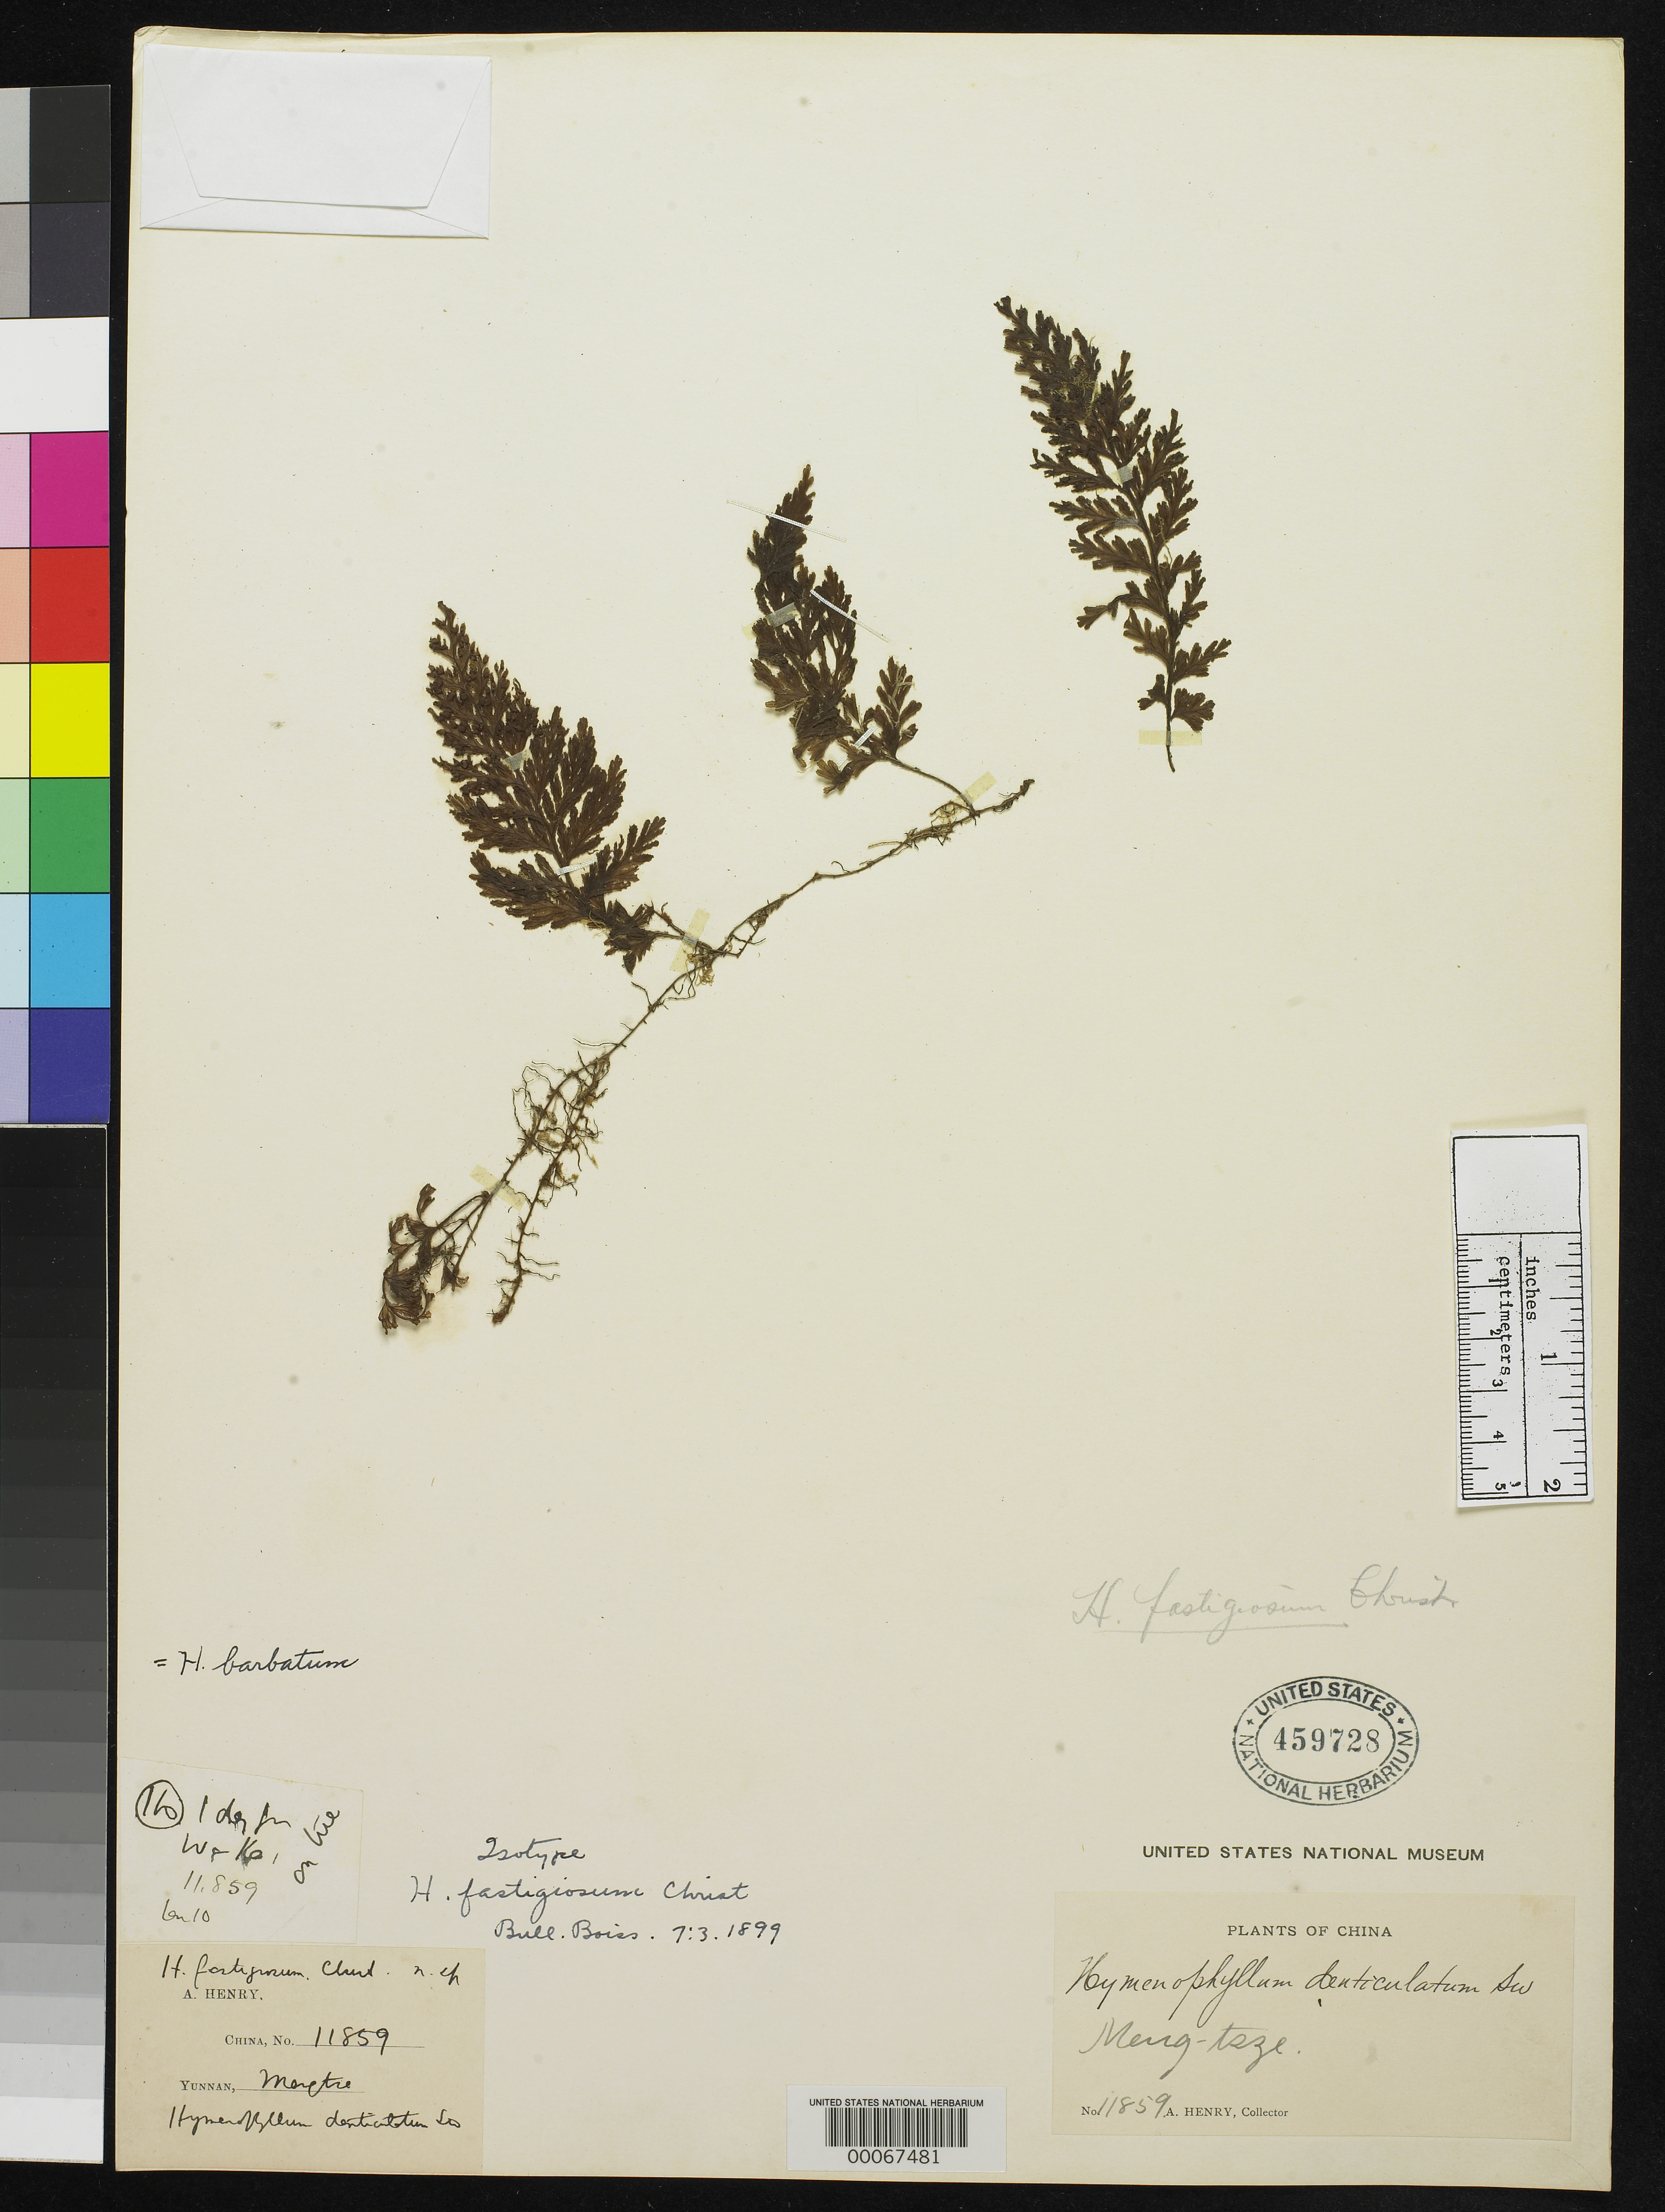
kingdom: Plantae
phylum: Tracheophyta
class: Polypodiopsida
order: Hymenophyllales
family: Hymenophyllaceae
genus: Hymenophyllum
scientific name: Hymenophyllum fastigiosum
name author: Christ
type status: Type Collection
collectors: A. Henry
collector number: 11859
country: China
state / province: Yunnan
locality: Mengtze [Meng-tsze]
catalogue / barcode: US 459728